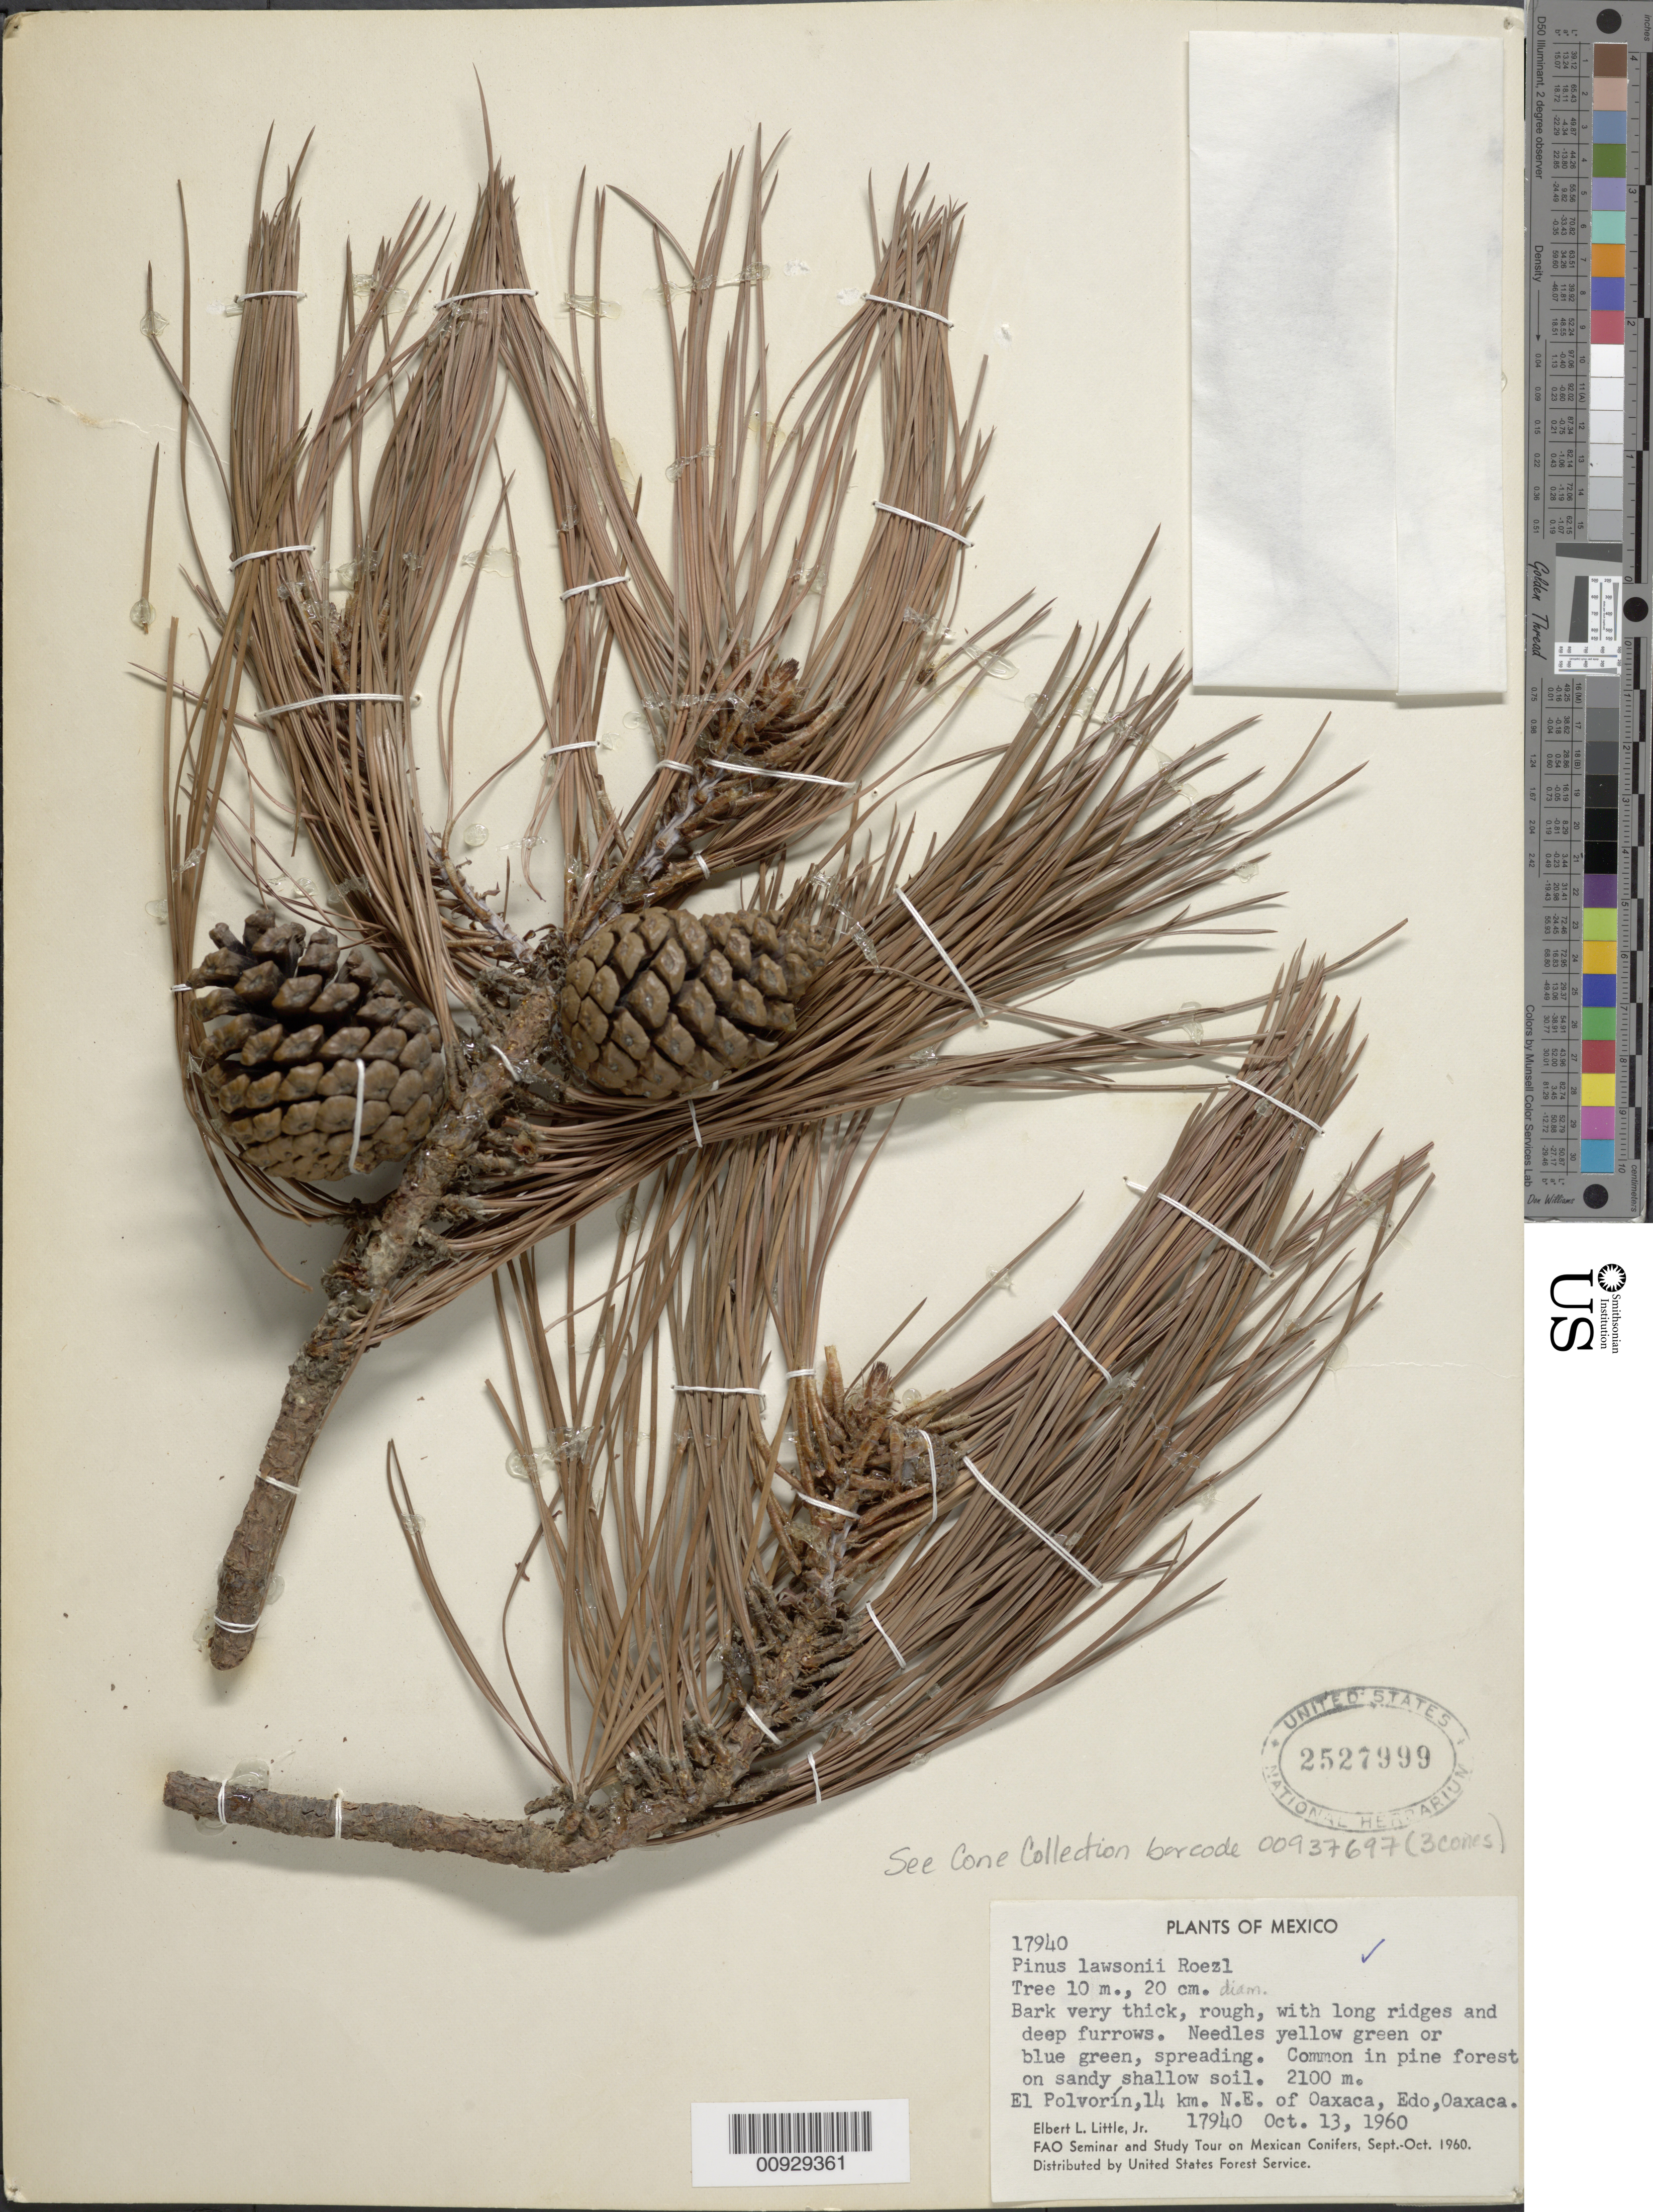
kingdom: Plantae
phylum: Tracheophyta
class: Pinopsida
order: Pinales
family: Pinaceae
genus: Pinus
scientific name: Pinus lawsonii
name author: Roezl ex Gordon & Glend.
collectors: E. L. Little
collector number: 17940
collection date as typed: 13 Oct 1960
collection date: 1960-10-13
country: Mexico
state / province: Oaxaca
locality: El Polvorín, 14 km. NE of Oaxaca, Edo. Oaxaca.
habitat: Common in pine forest on sandy shallow soil.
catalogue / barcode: US 2527999